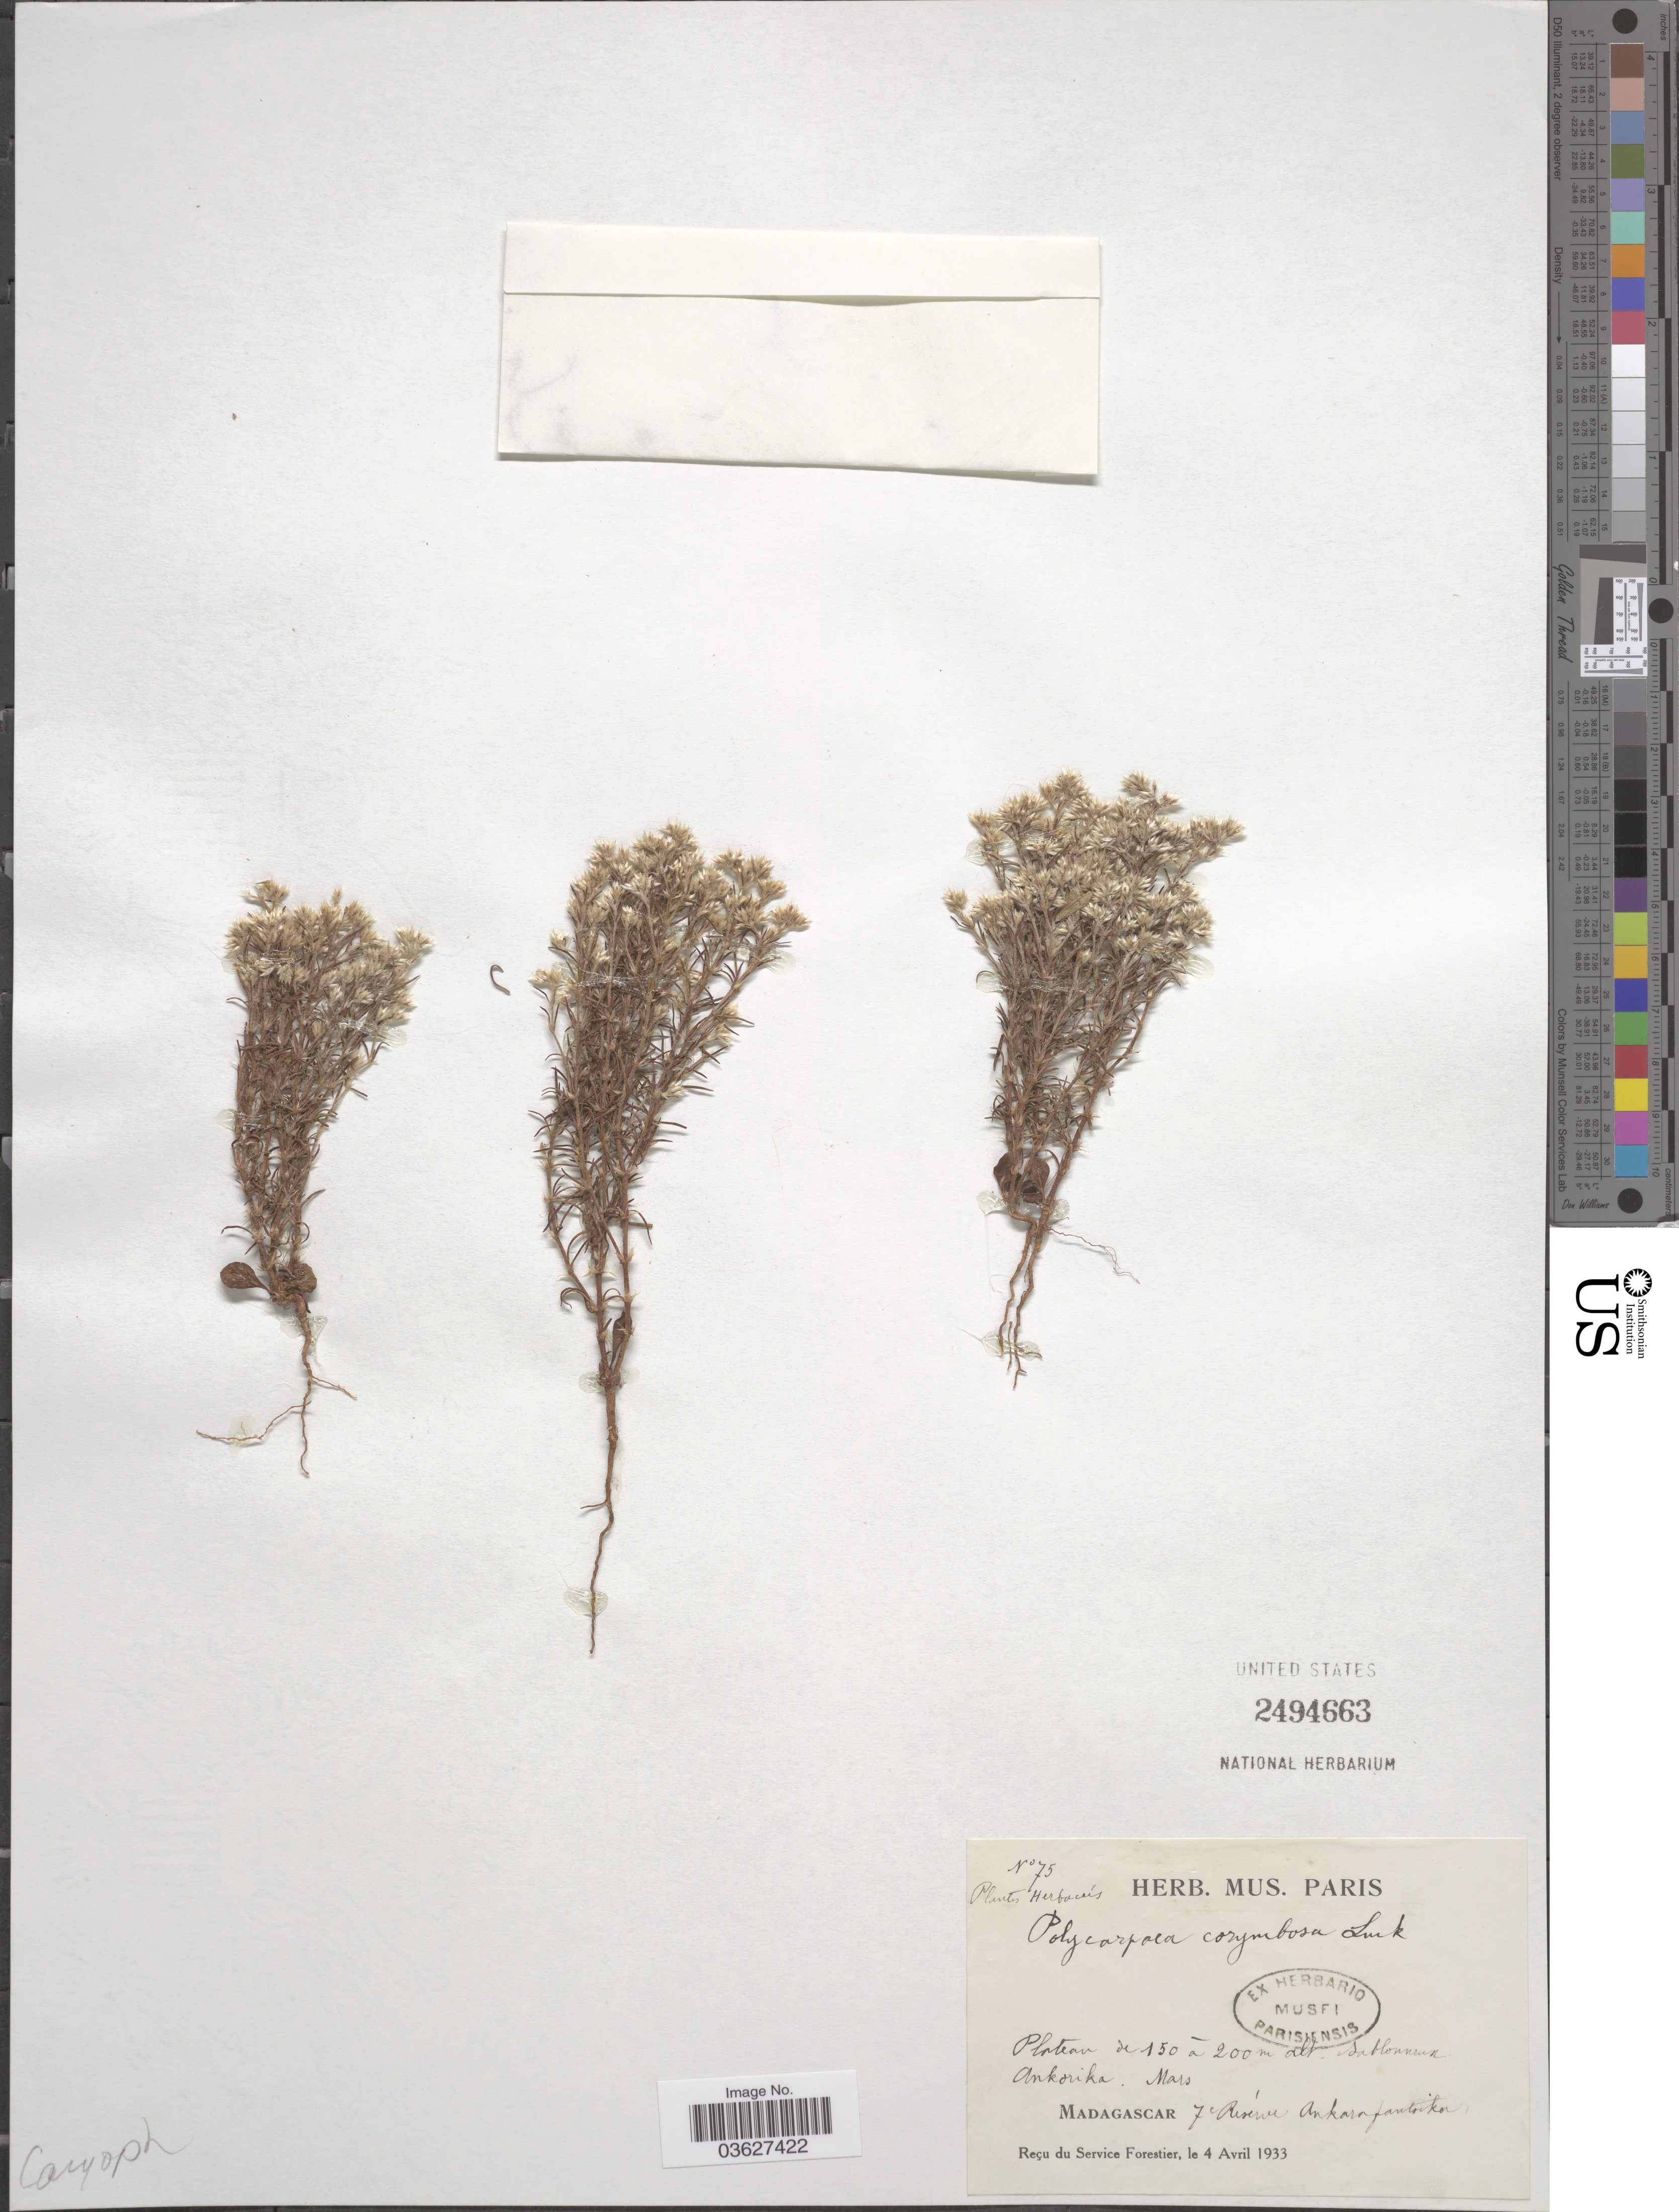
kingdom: Plantae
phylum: Tracheophyta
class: Magnoliopsida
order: Caryophyllales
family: Caryophyllaceae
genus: Polycarpon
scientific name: Polycarpon corymbosum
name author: (L.) Kuntze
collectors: ex herb. Mus. Paris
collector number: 75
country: Madagascar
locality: Herbaceés. [unsure placement] Plateau. Sablonneux Ankorika. 7e Resérve Ankarafantsika.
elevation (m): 150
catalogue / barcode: US 2494663